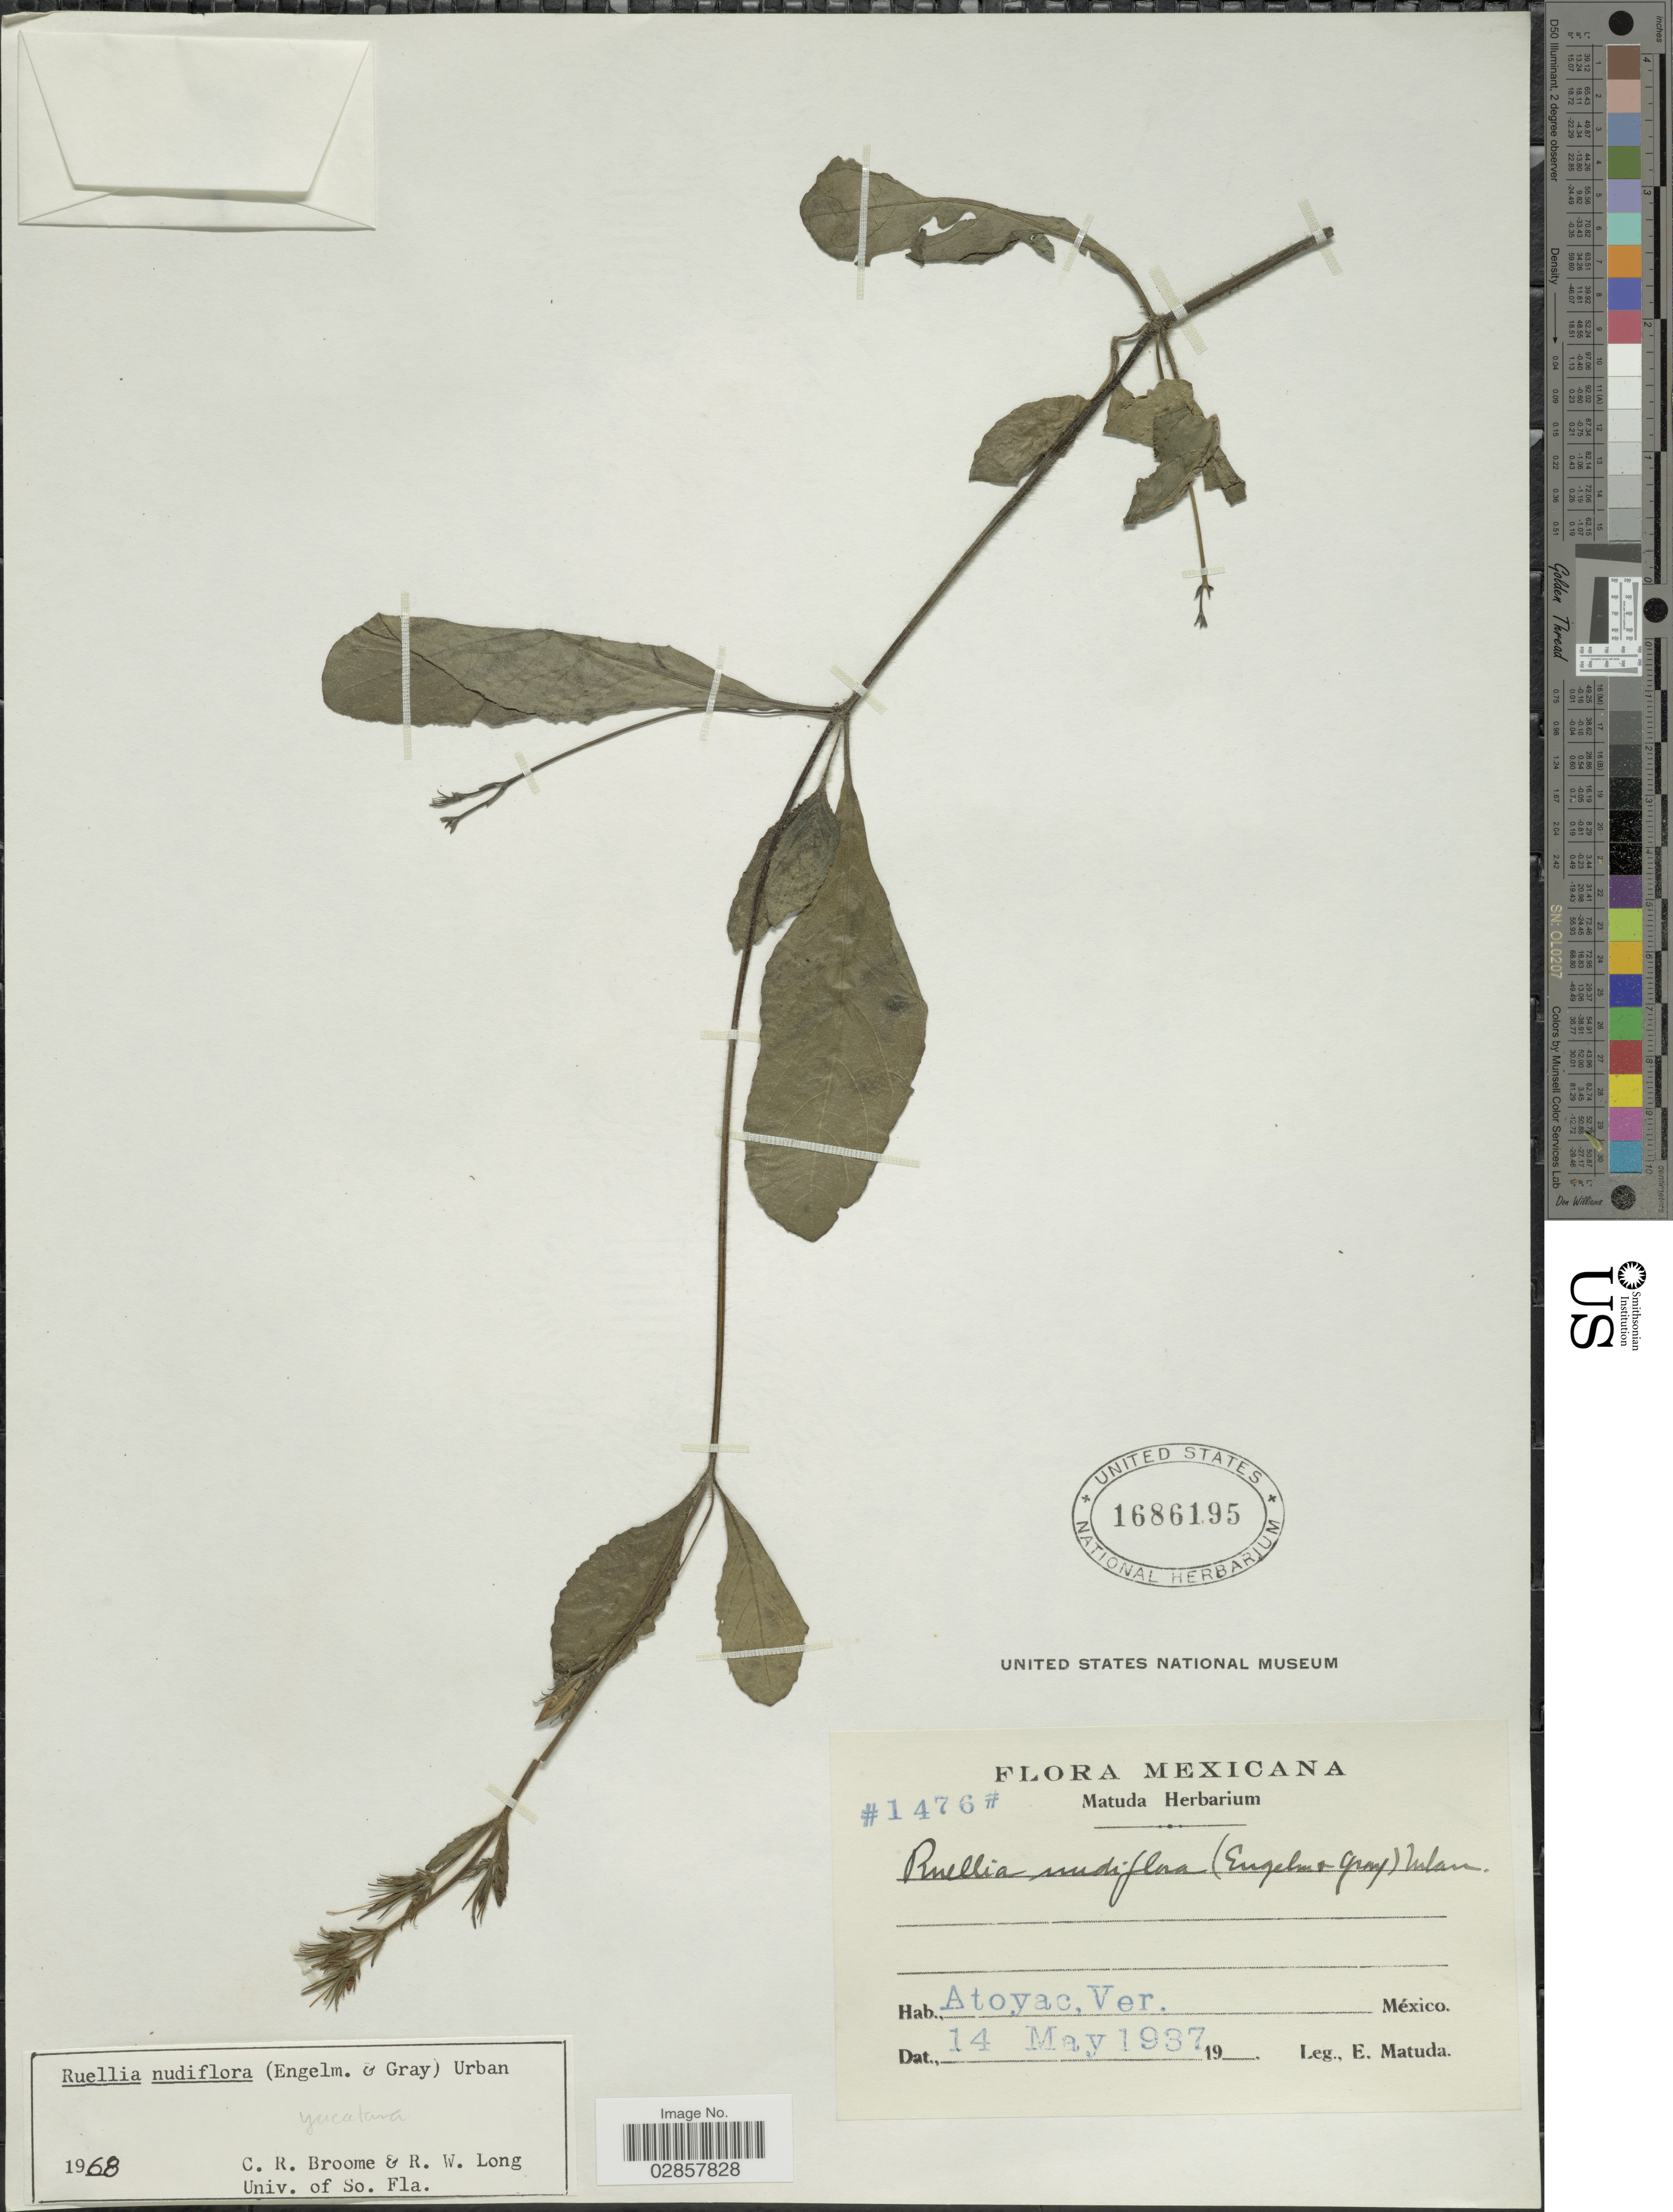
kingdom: Plantae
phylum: Tracheophyta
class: Magnoliopsida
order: Lamiales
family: Acanthaceae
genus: Ruellia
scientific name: Ruellia nudiflora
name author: (Engelm. & A. Gray) Urb.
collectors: E. Matuda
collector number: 1476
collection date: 1937-05-14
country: Mexico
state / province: Veracruz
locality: Atoyac, Ver.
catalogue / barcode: US 1686195